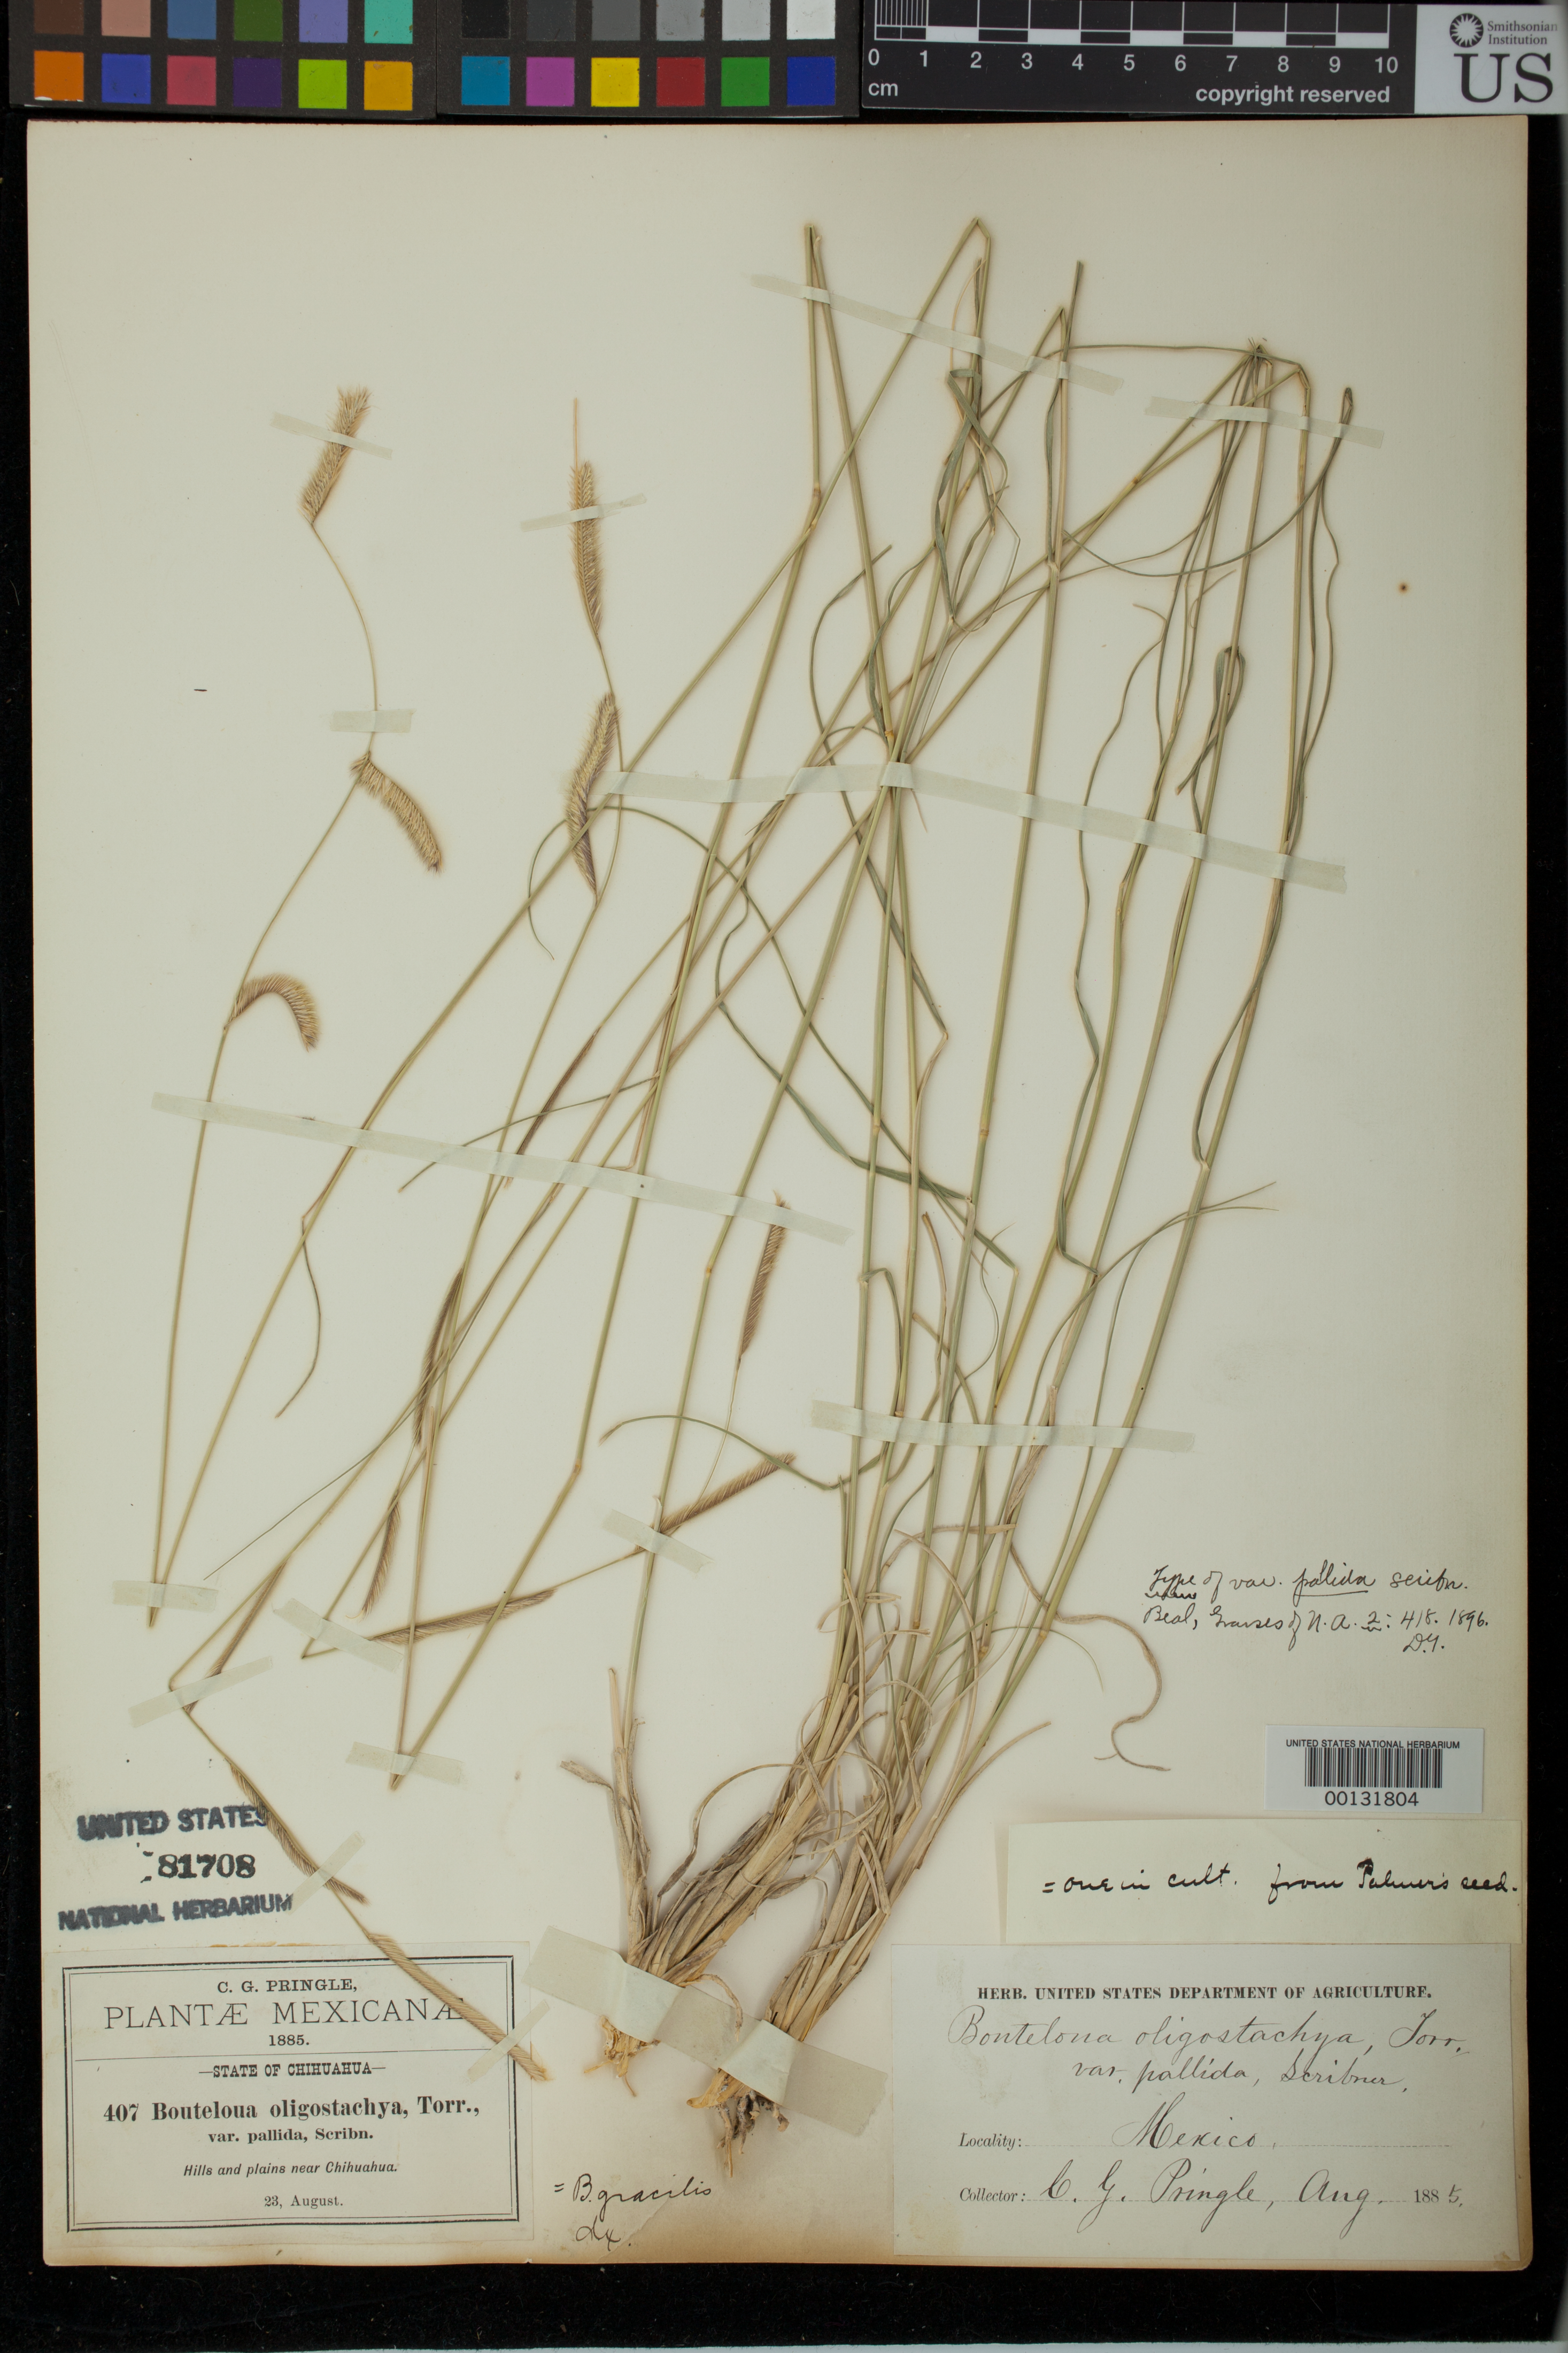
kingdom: Plantae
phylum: Tracheophyta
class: Liliopsida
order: Poales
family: Poaceae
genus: Bouteloua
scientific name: Bouteloua oligostachya var. pallida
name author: Scribn. ex W.J. Beal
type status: Holotype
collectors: C. G. Pringle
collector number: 407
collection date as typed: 23 Aug 1885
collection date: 1885-08-23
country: Mexico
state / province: Chihuahua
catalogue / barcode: US 81708